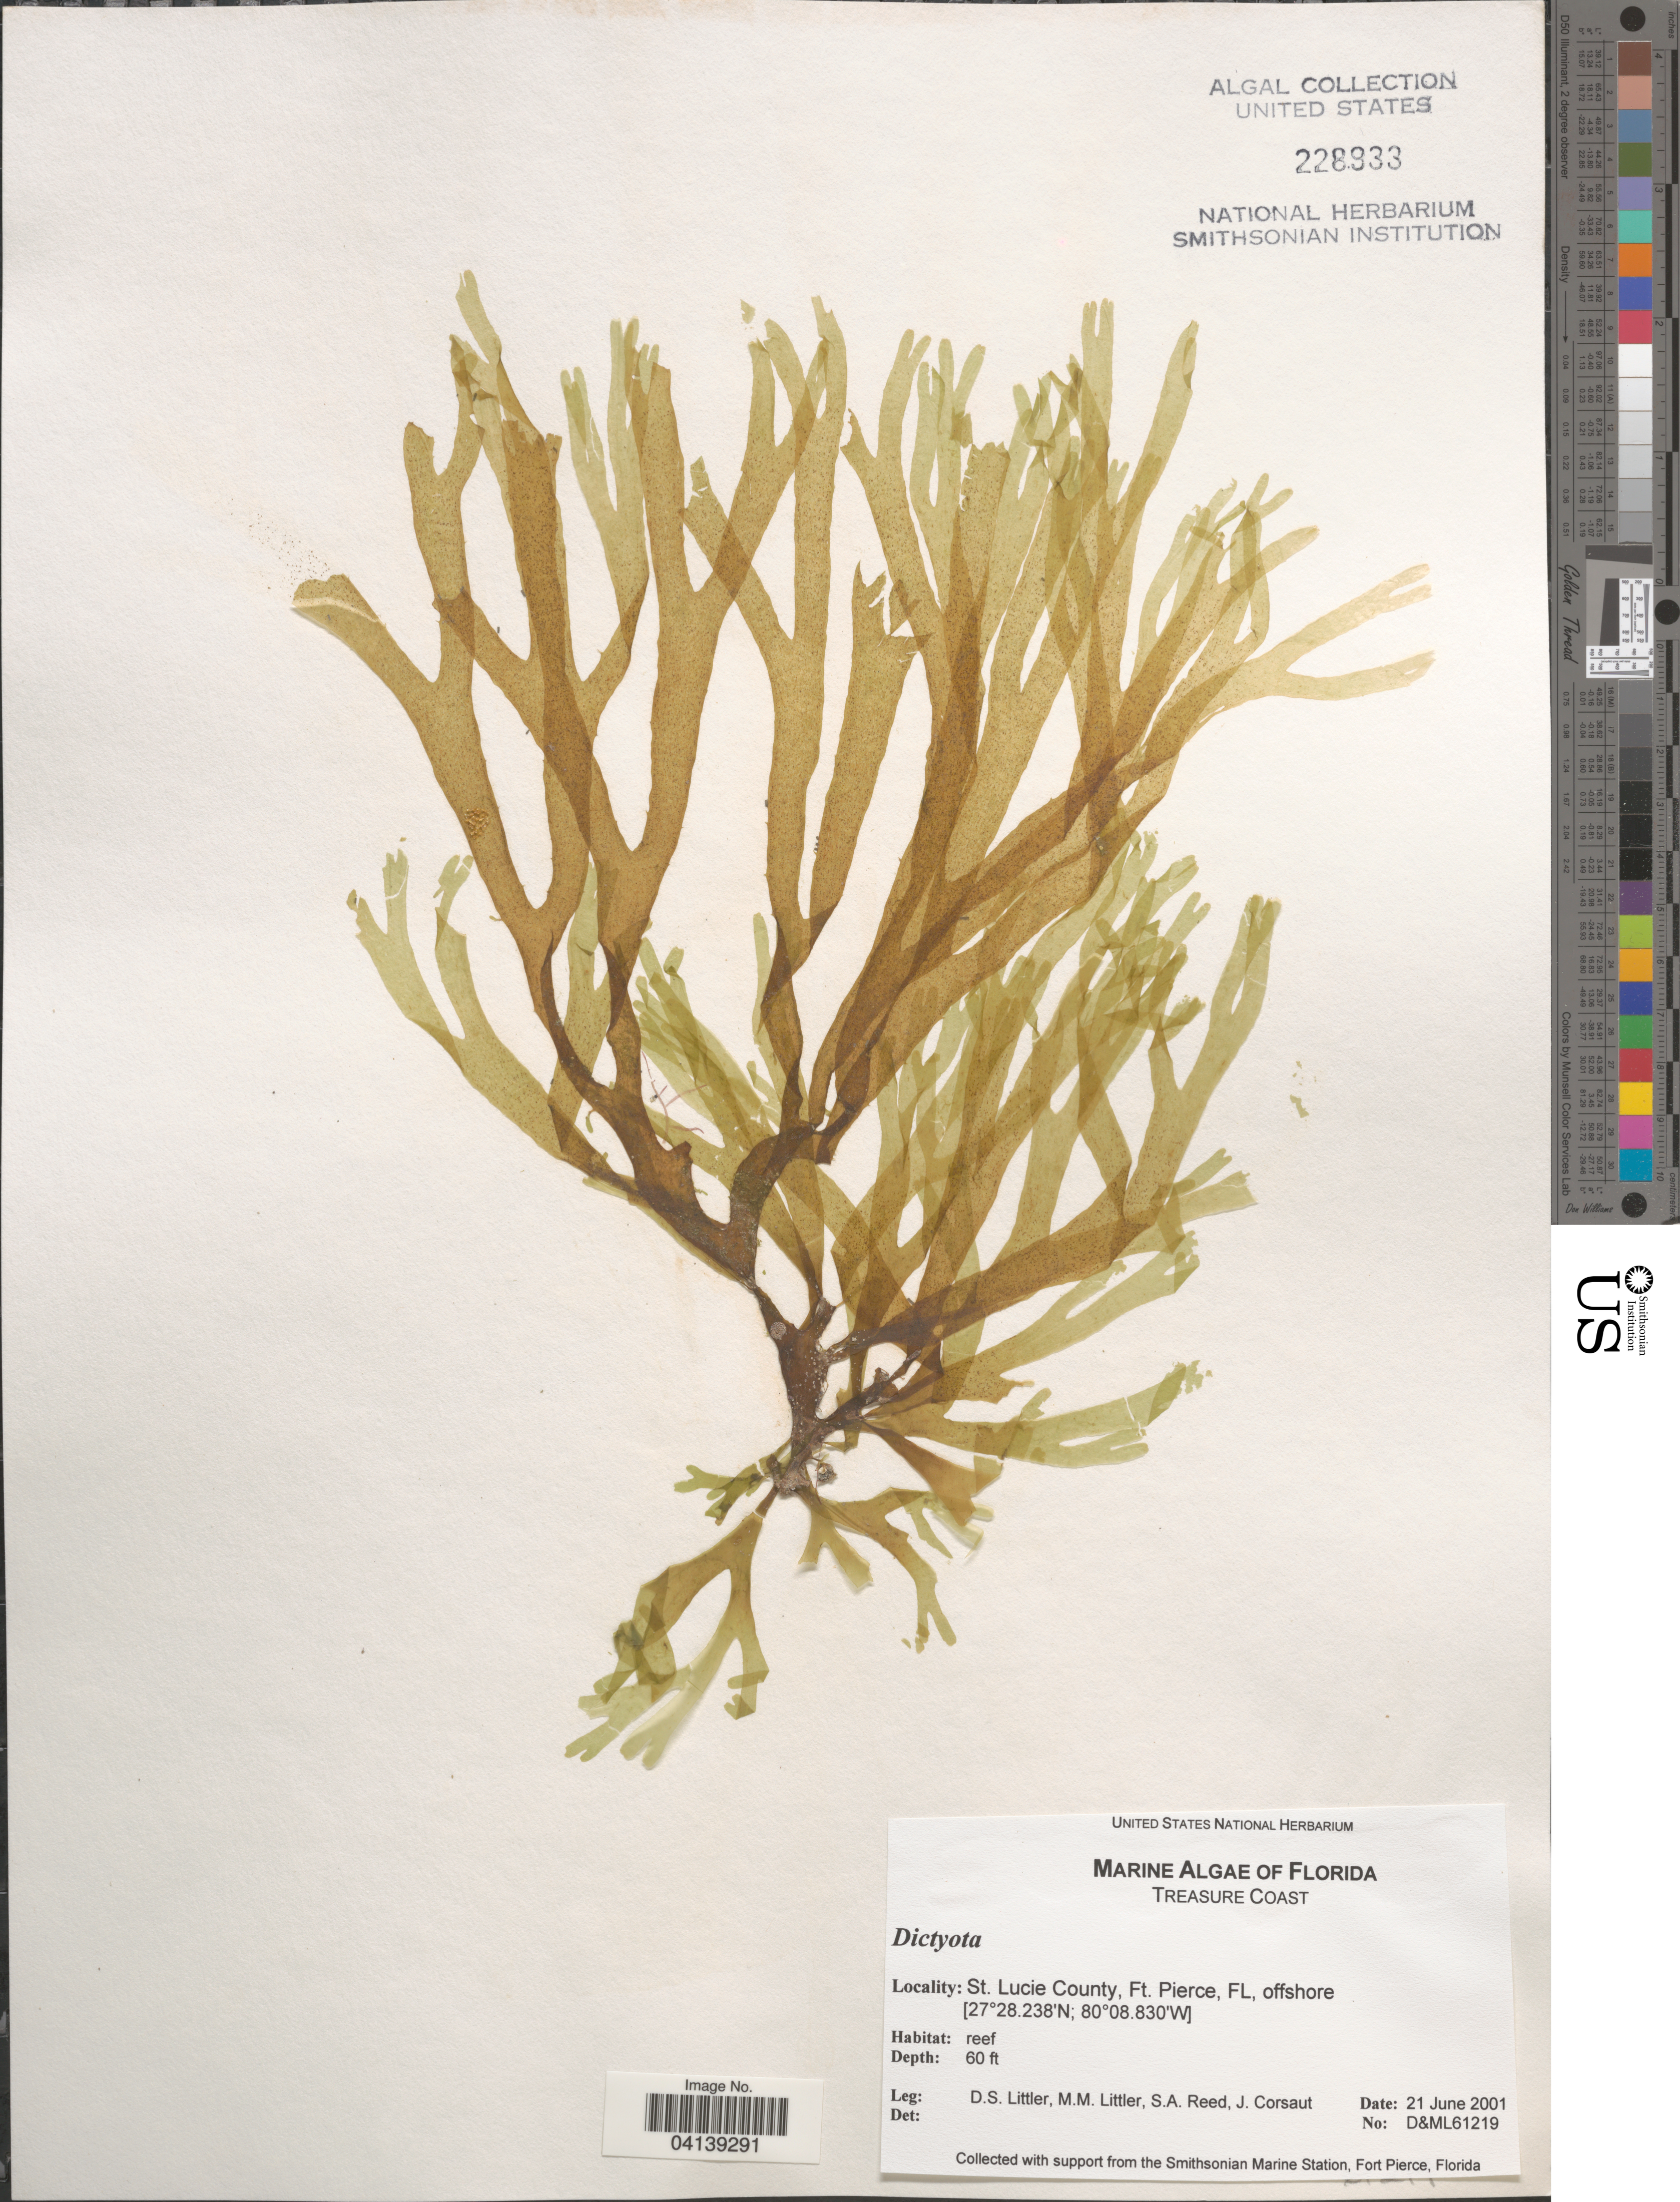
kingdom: Chromista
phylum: Ochrophyta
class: Phaeophyceae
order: Dictyotales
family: Dictyotaceae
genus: Dictyota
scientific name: Dictyota sp.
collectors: D. S. Littler, S. Reed & J. Corsaut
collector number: D&ML61219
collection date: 2001-06-21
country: United States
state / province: Florida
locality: Treasure Coast. St. Lucie County, Ft. Pierce, offshore.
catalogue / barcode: US 228933